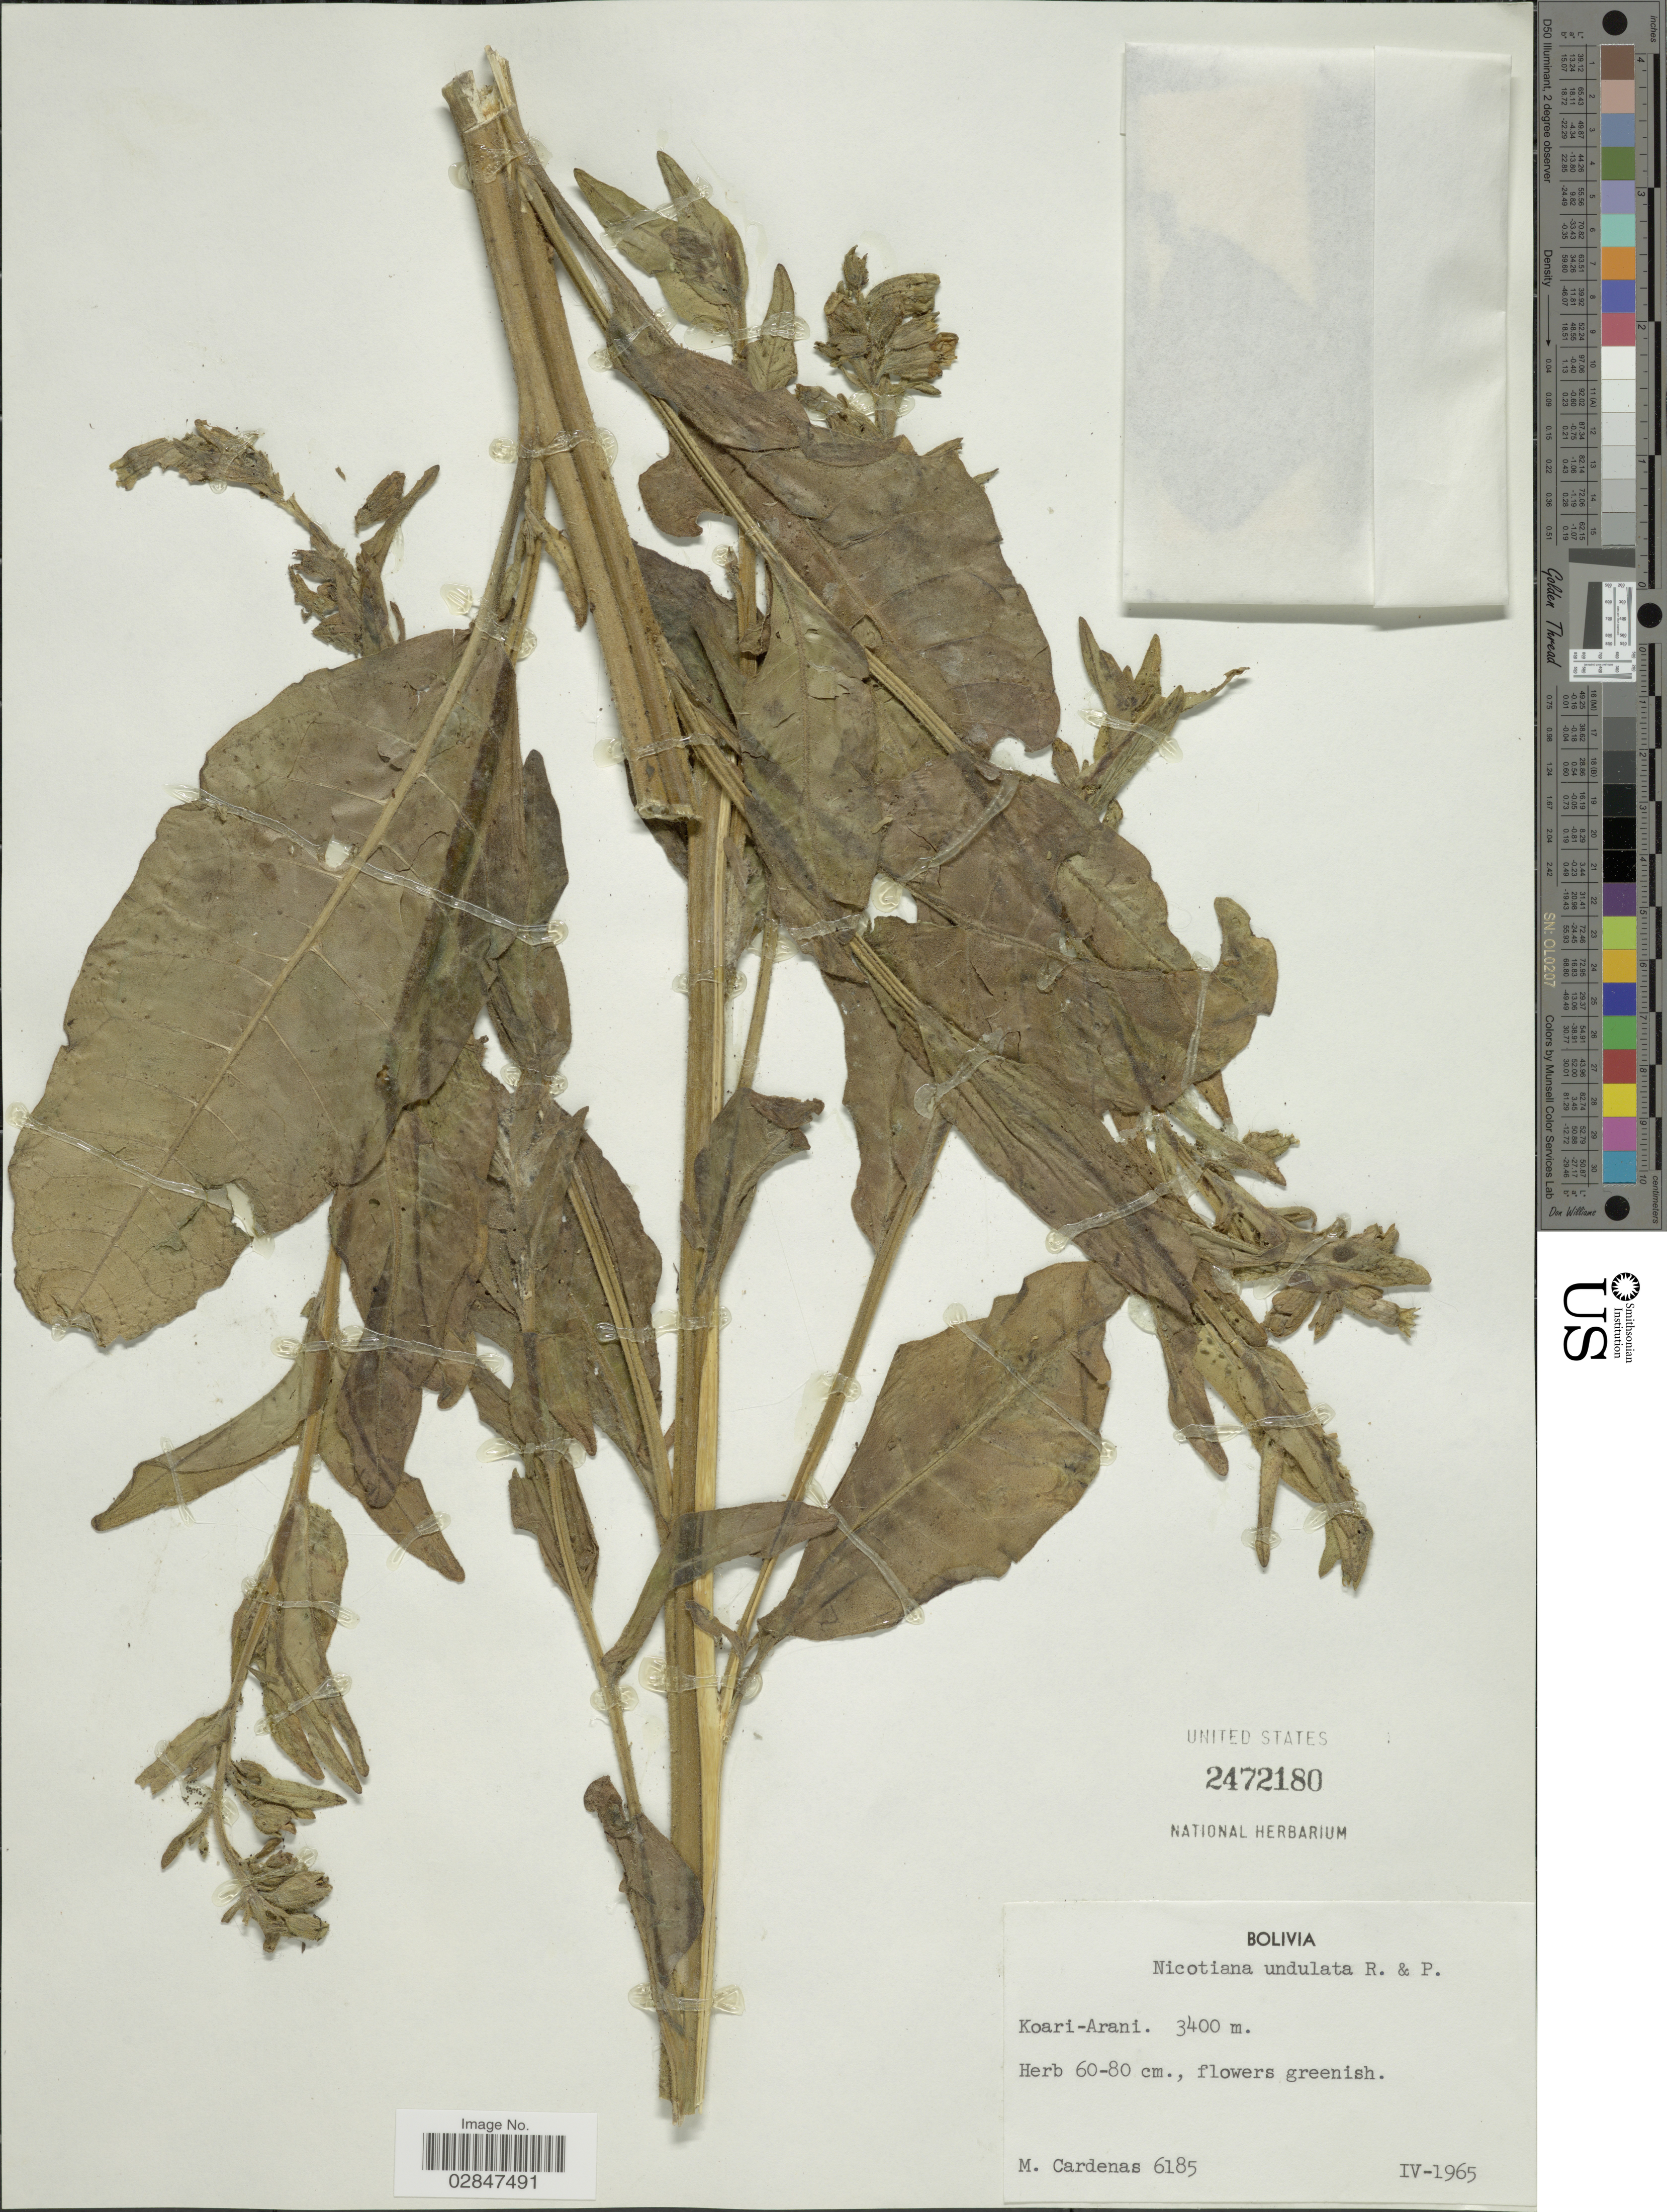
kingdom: Plantae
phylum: Tracheophyta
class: Magnoliopsida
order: Solanales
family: Solanaceae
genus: Nicotiana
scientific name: Nicotiana undulata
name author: Ruiz & Pav.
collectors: M. Cárdenas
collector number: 6185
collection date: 1965-04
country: Bolivia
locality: Koari-Arani.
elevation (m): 3400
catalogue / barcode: US 2472180